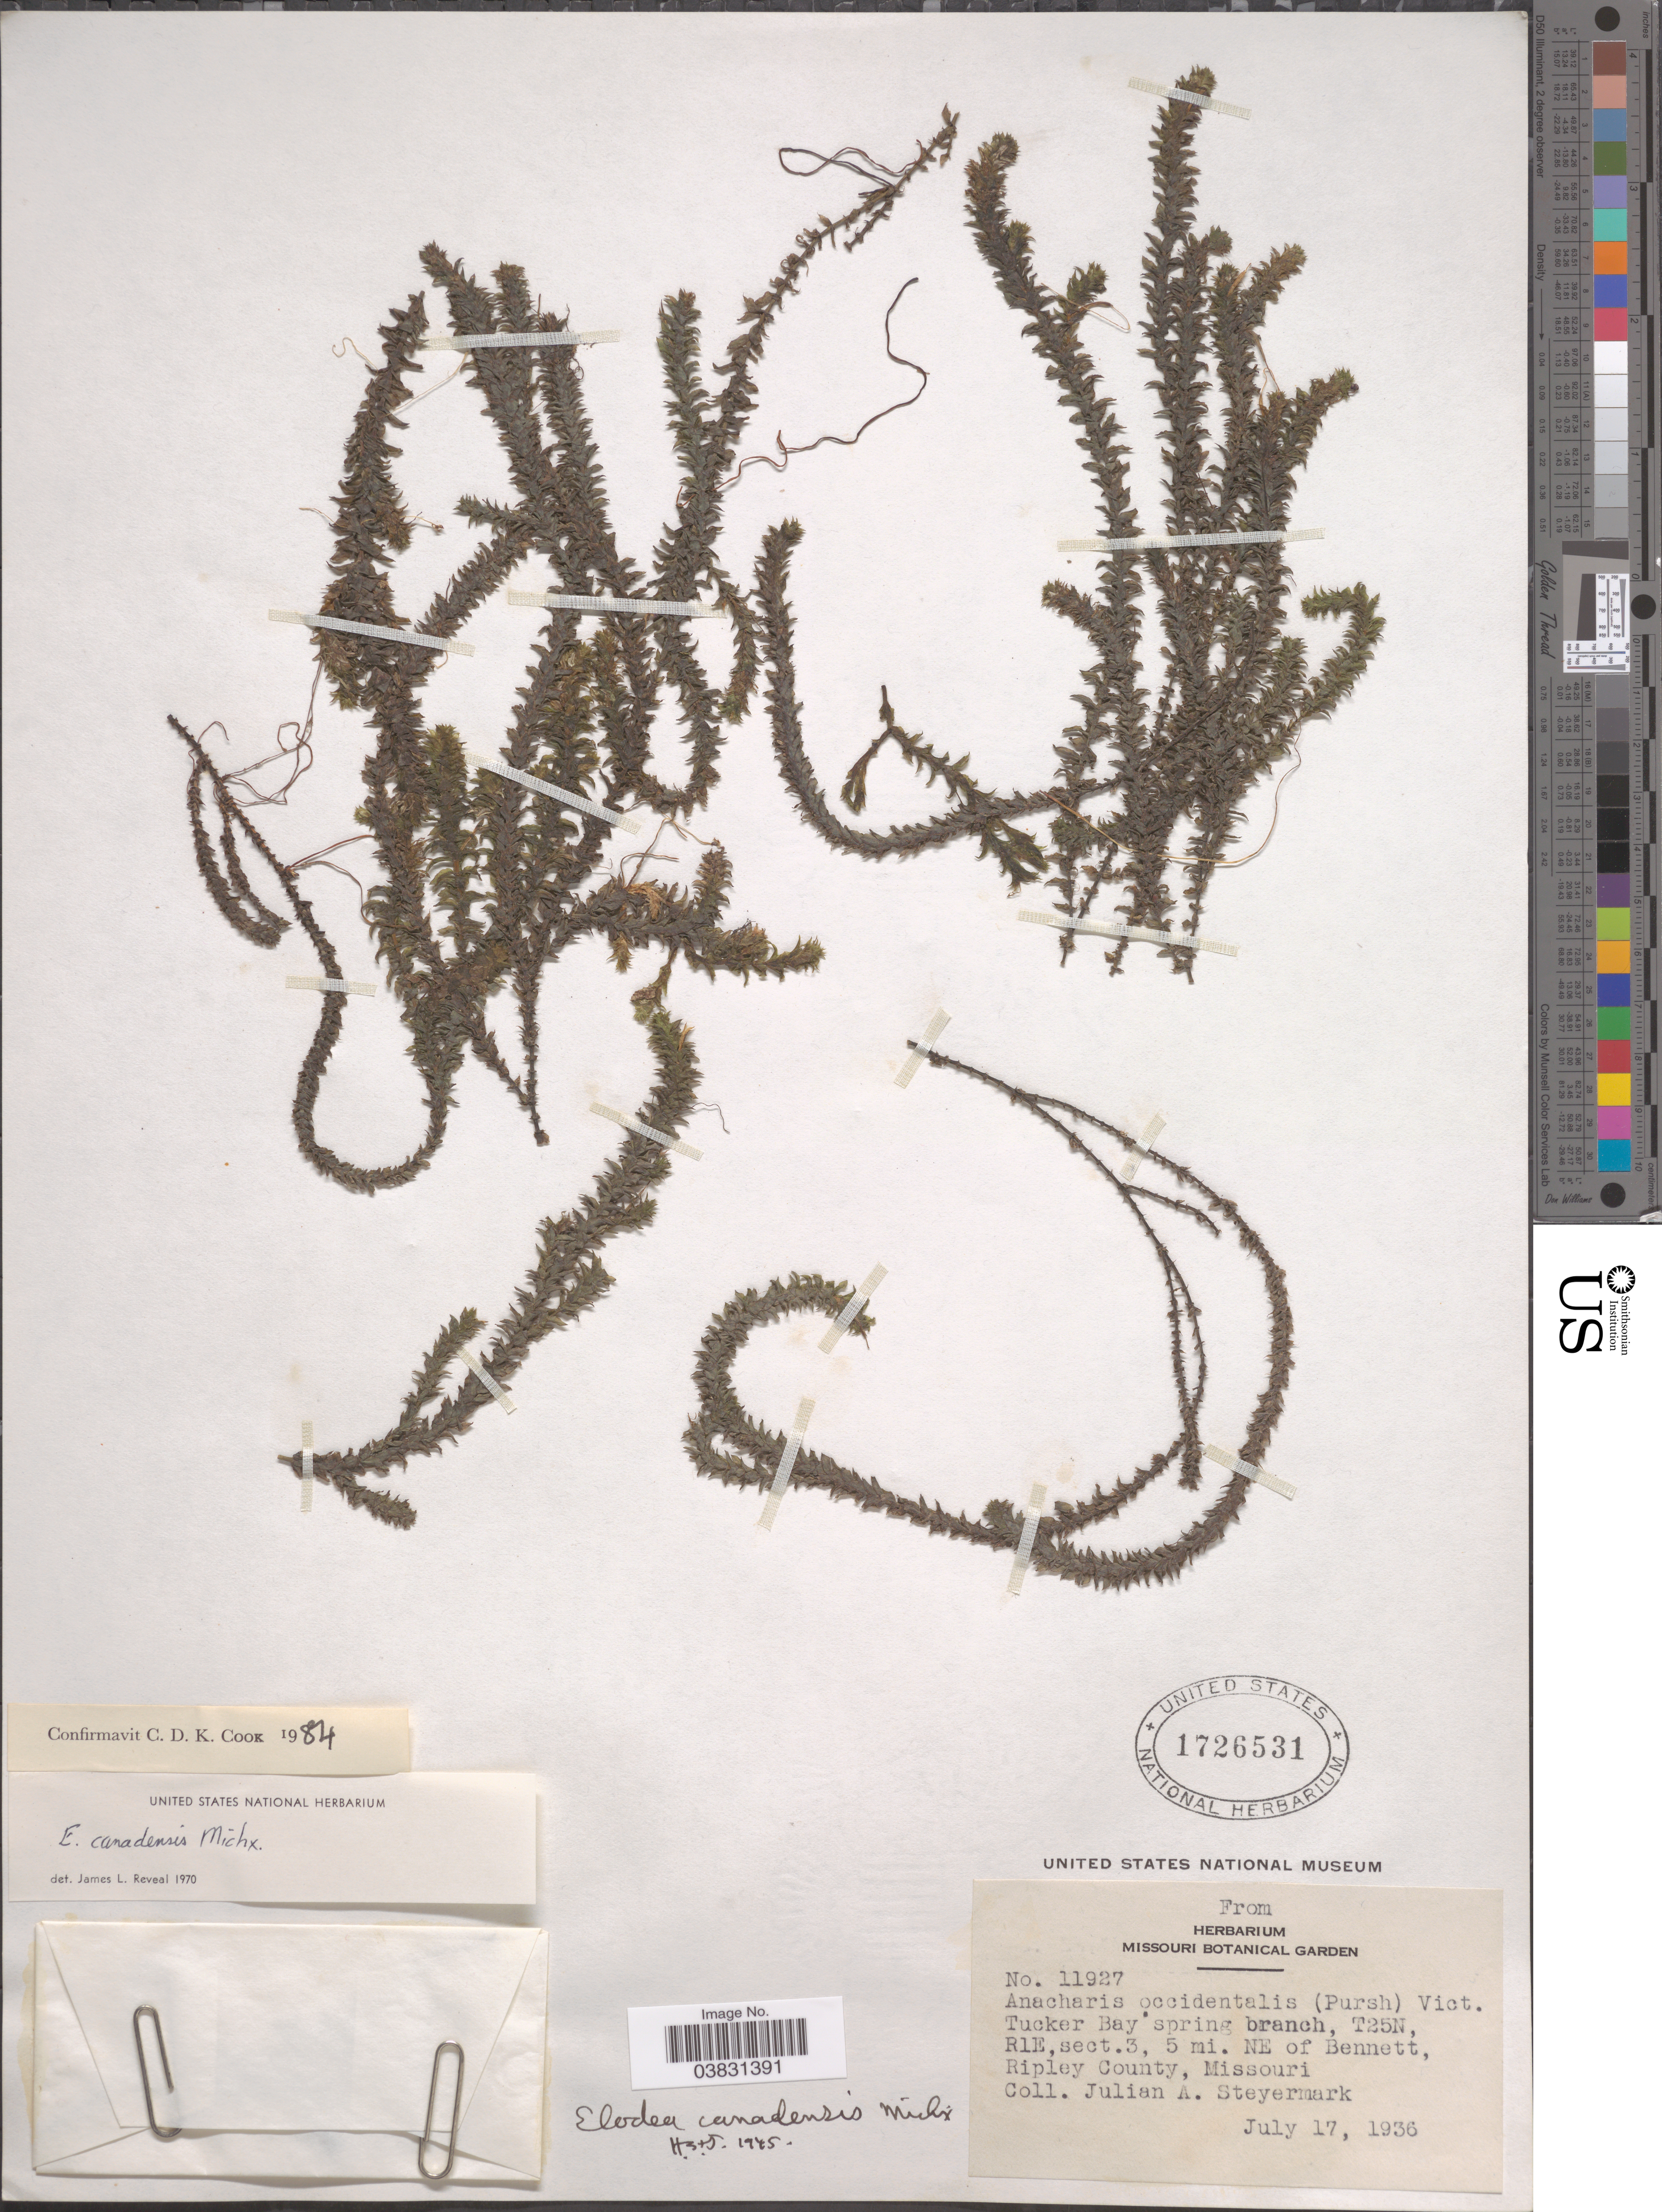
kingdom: Plantae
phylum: Tracheophyta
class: Liliopsida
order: Alismatales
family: Hydrocharitaceae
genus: Elodea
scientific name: Elodea canadensis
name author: Michx.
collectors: J. Steyermark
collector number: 11927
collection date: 1936-07-17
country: United States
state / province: Missouri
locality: Tucker Bay spring branch, T25N, R1E, sect.3, 5 mi. NE of Bennett, Ripley County.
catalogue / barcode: US 1726531